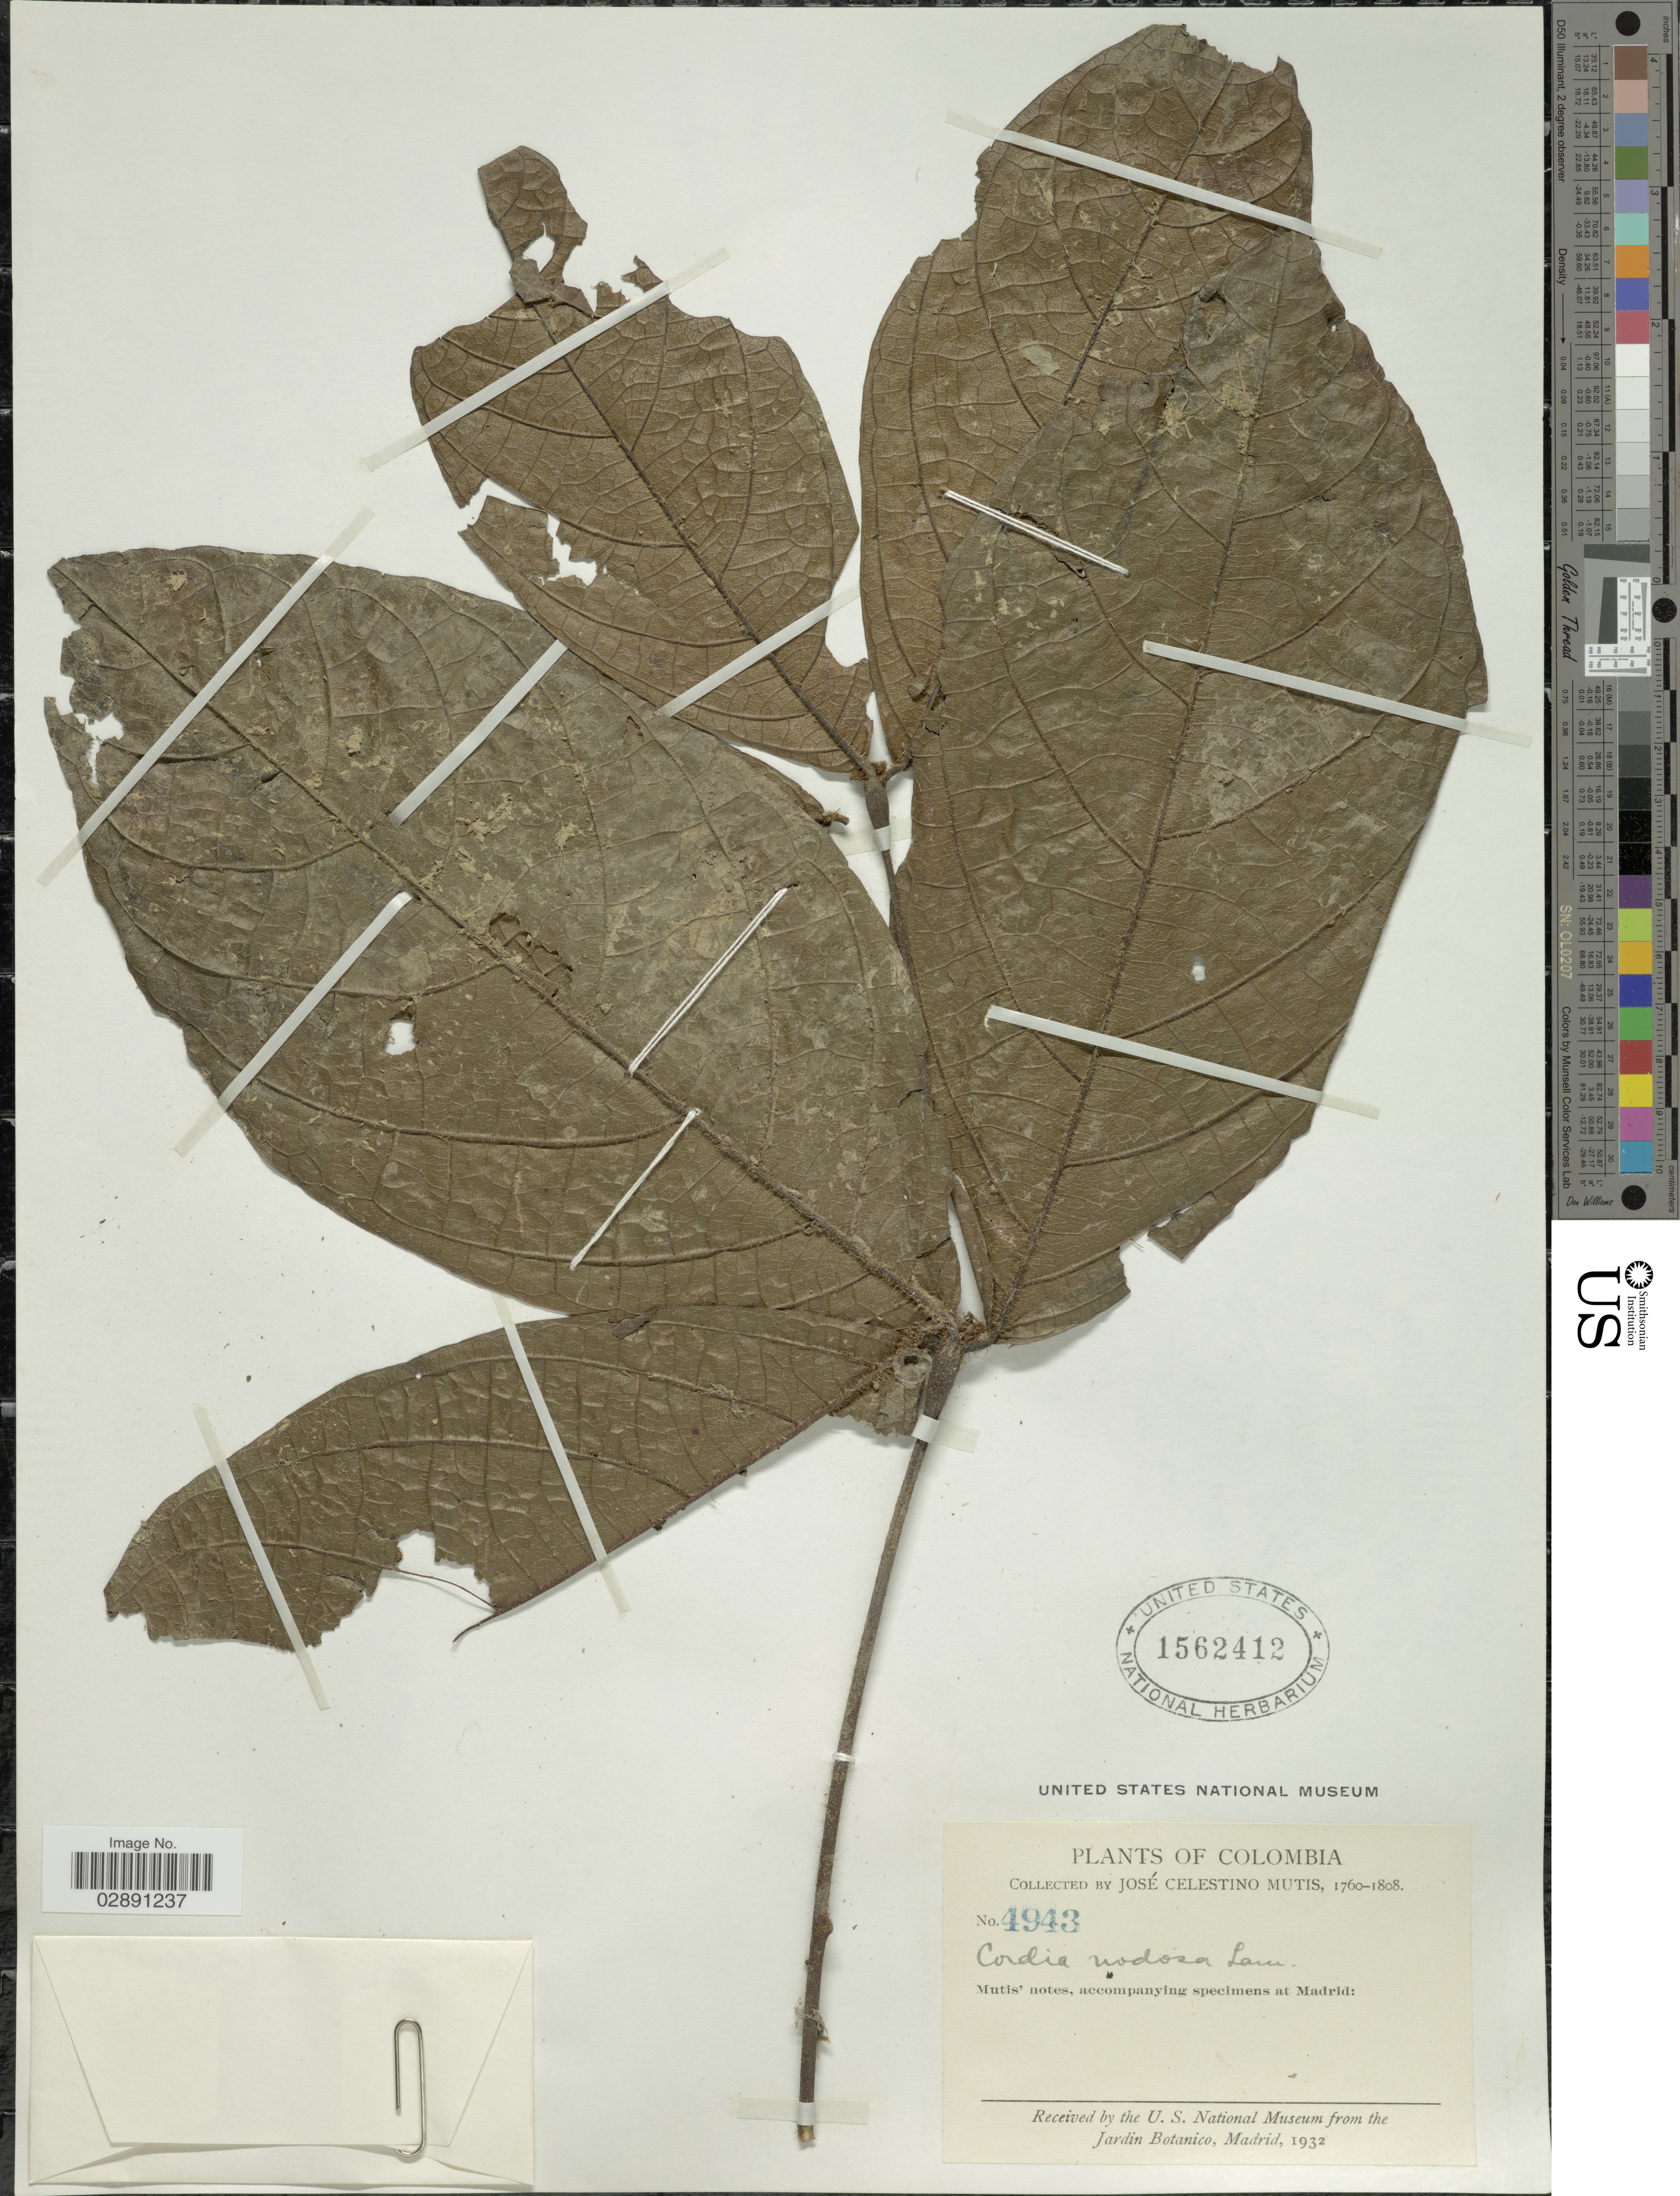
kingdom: Plantae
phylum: Tracheophyta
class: Magnoliopsida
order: Boraginales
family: Cordiaceae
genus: Cordia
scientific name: Cordia nodosa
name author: Lam.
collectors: J. C. B. Mutis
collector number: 4943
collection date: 1760/1808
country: Colombia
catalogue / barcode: US 1562412